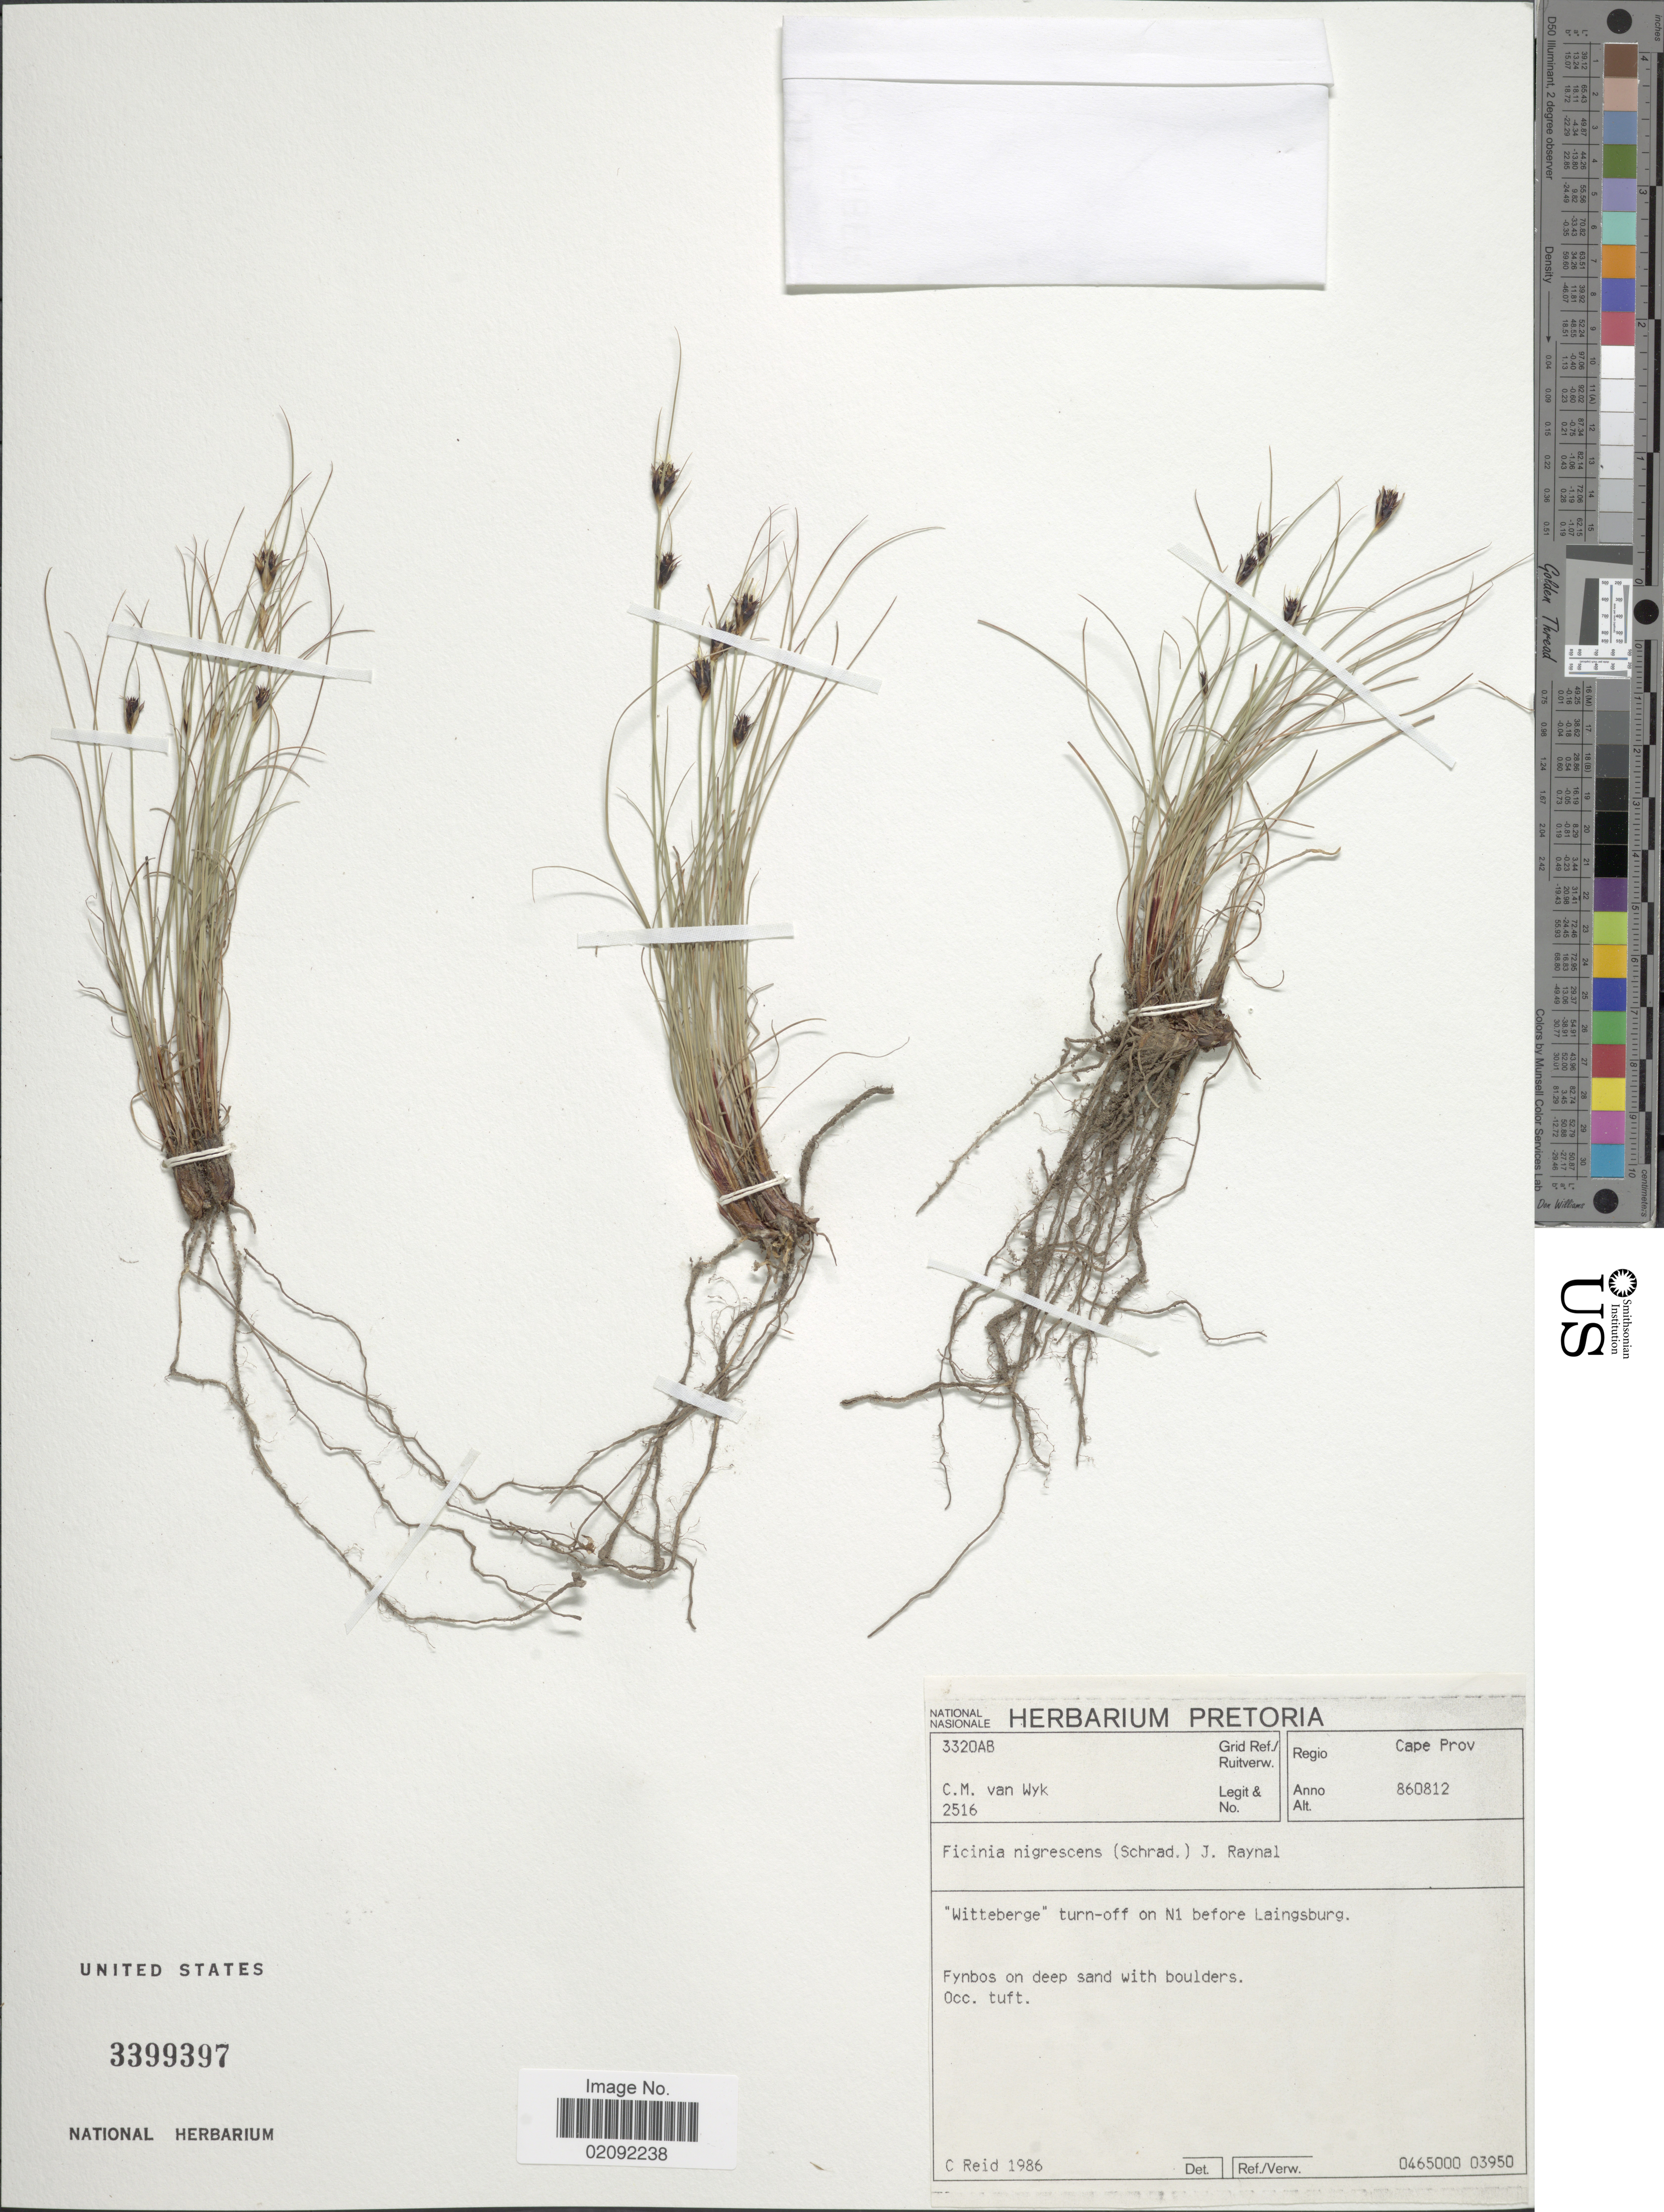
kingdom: Plantae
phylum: Tracheophyta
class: Liliopsida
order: Poales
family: Cyperaceae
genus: Ficinia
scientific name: Ficinia nigrescens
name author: (Schrad.) J. Raynal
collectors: C. Van Wyk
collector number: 2516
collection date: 1986-08-12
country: South Africa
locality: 'Witteberge' turn-off on N1 before Laingsburg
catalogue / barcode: US 3399397